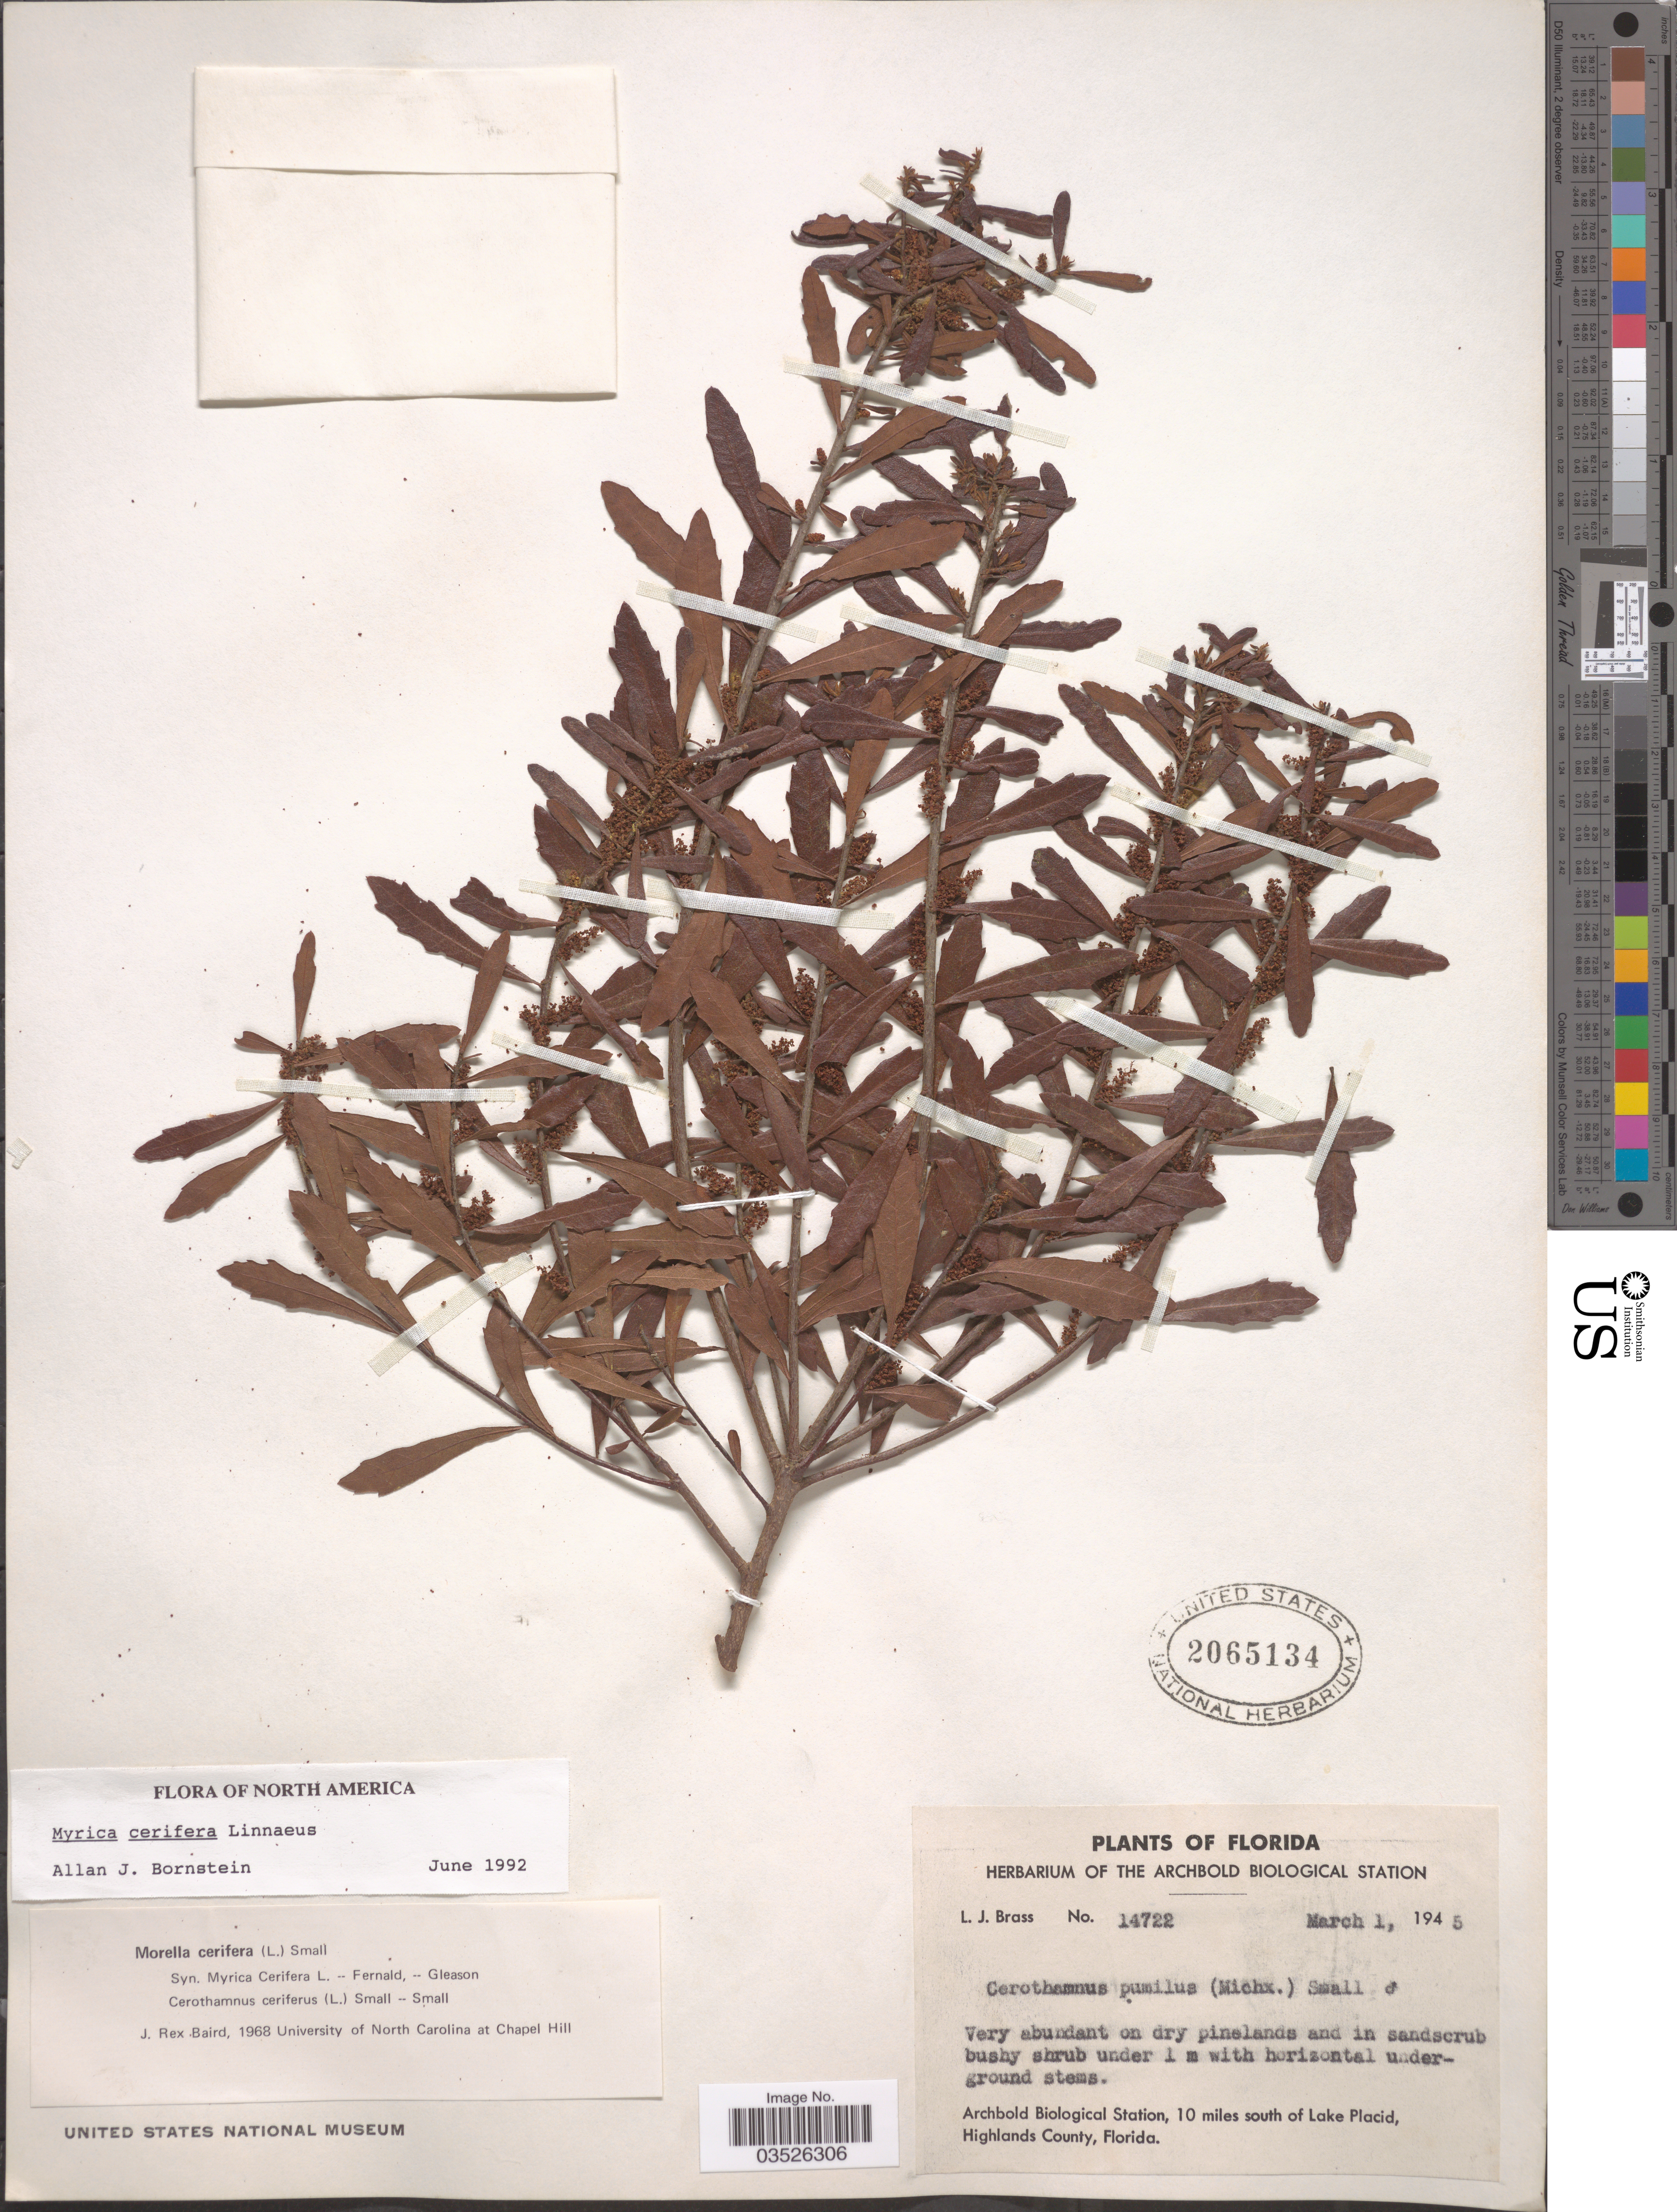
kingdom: Plantae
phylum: Tracheophyta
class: Magnoliopsida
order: Fagales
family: Myricaceae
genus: Morella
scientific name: Morella pumila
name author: (Michx.) Small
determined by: Strong, Mark T., (BOT), Smithsonian Institution - National Museum of Natural History (UNITED STATES)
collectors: L. J. Brass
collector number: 14722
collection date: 1945-03-01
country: United States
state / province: Florida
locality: Archbold Biological Station, 10 miles south of Lake Placid, Highlands County.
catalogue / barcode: US 2065134